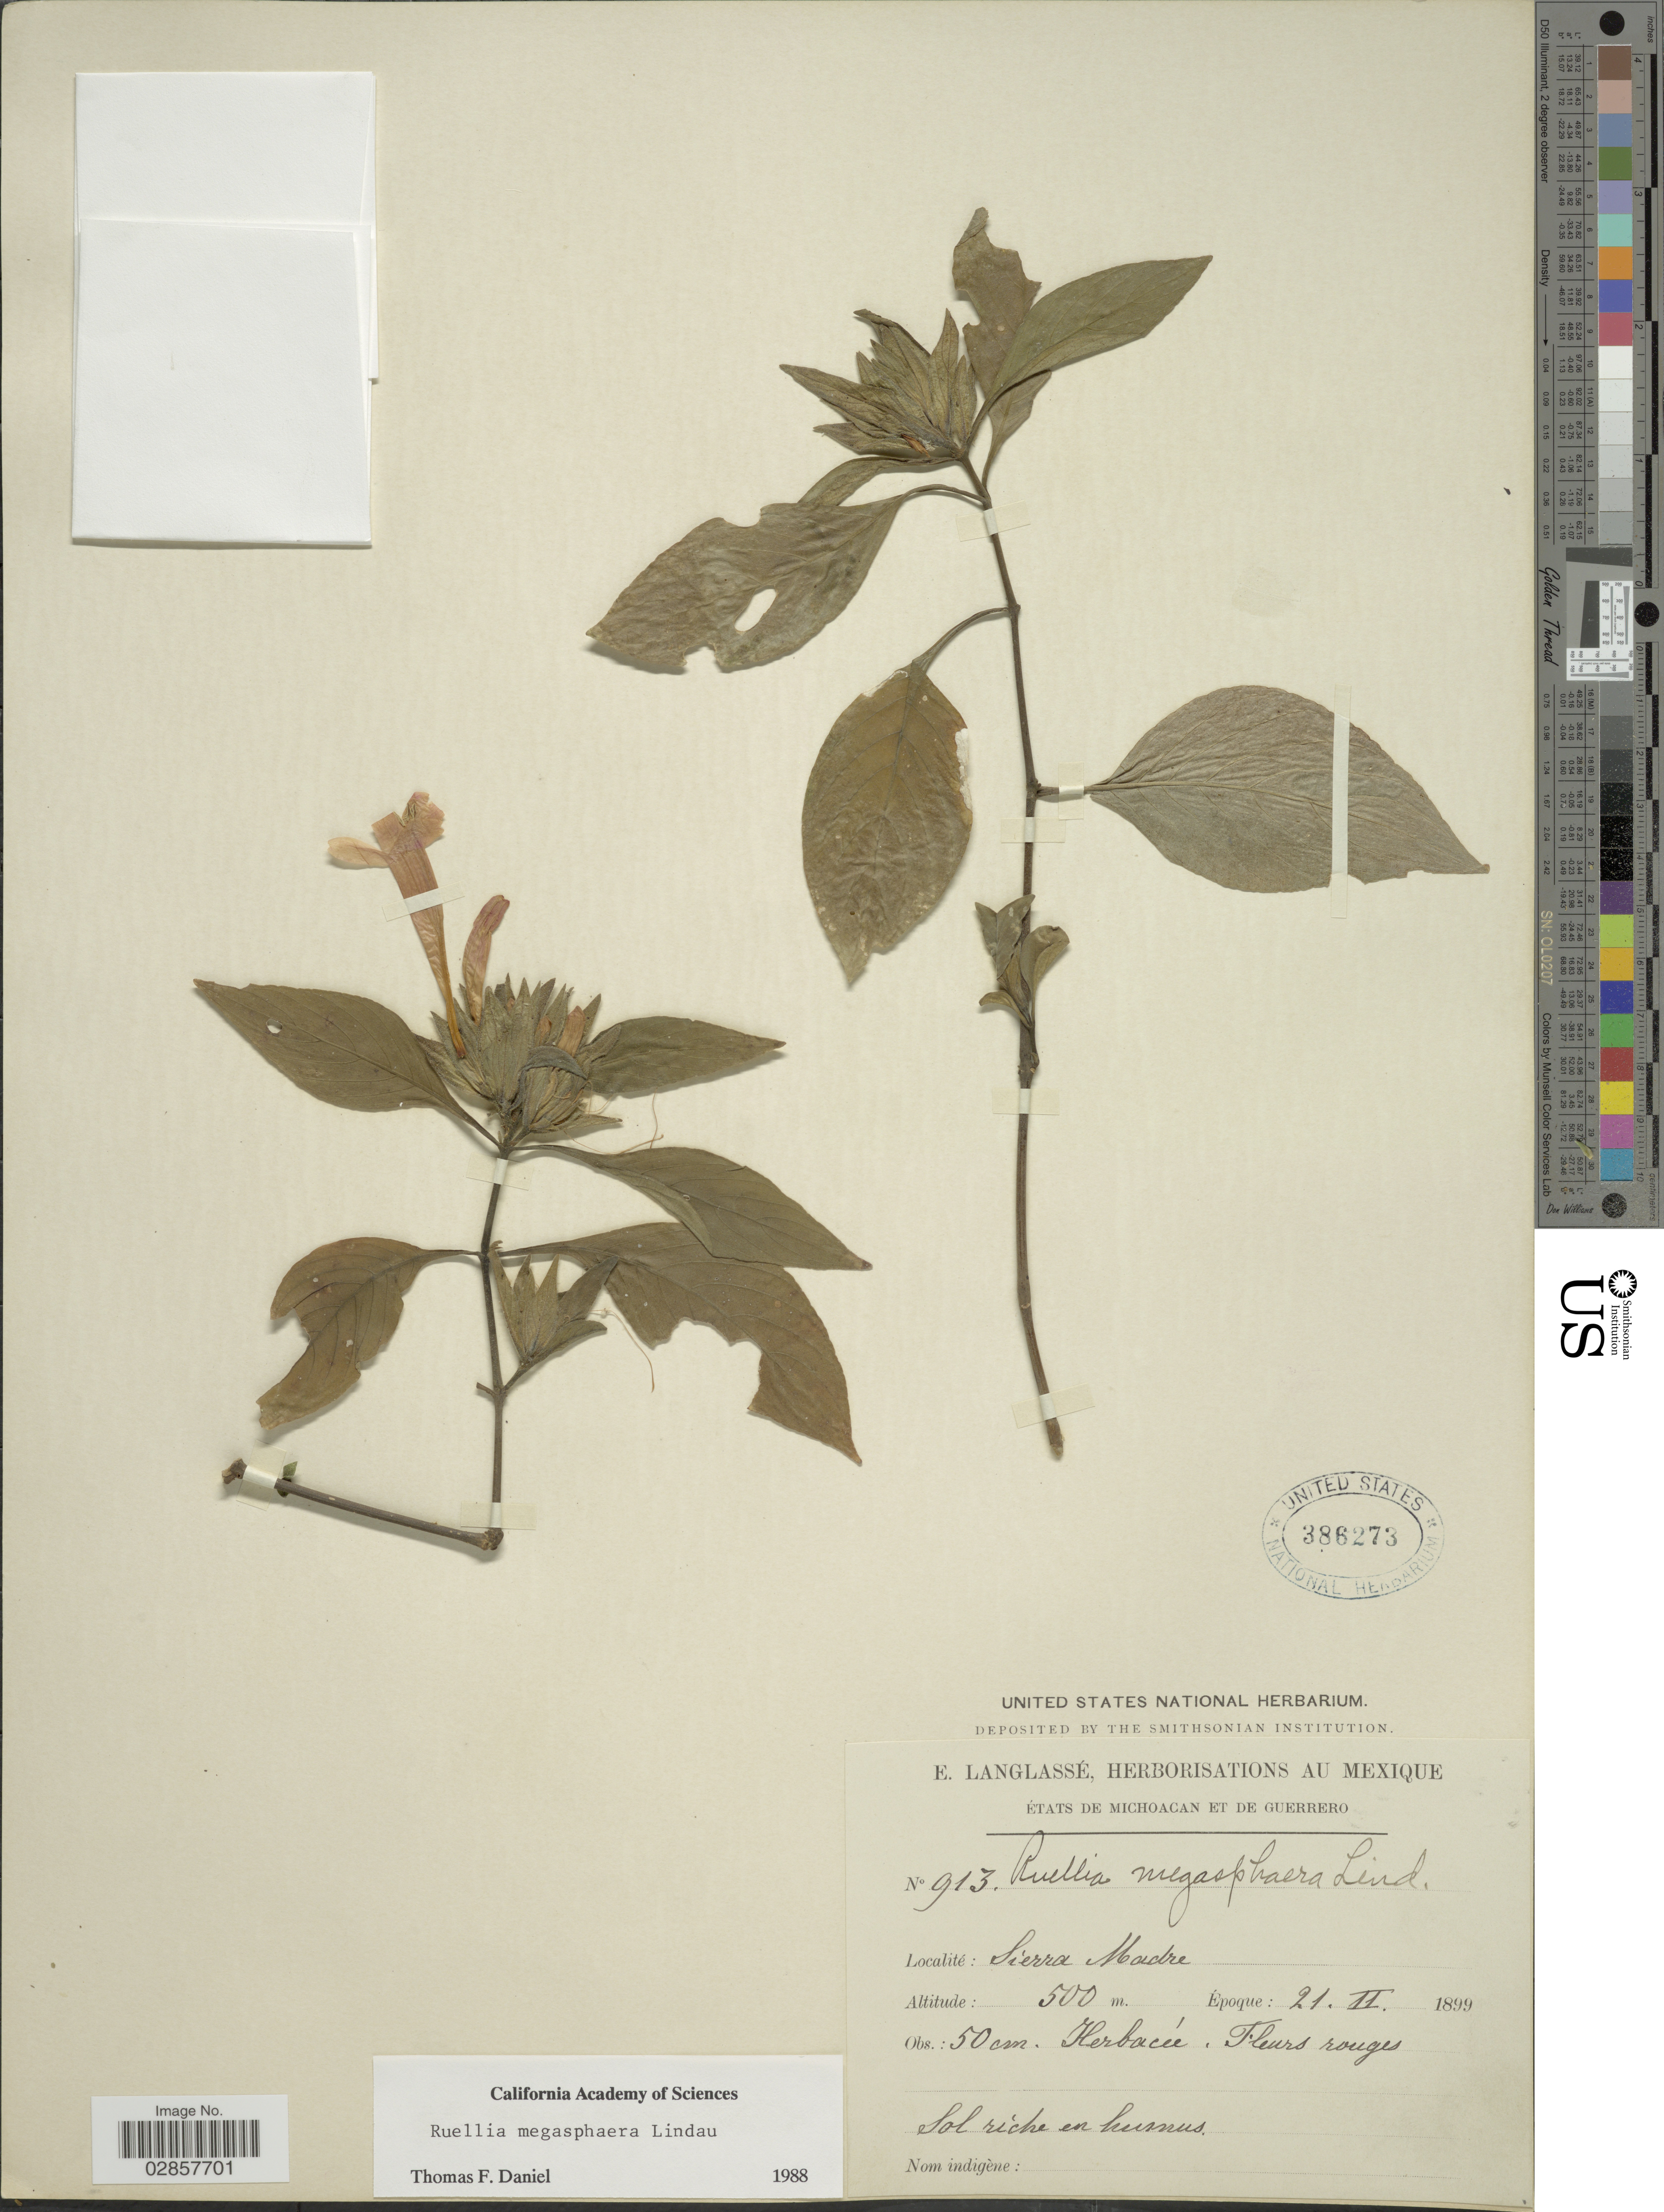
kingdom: Plantae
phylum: Tracheophyta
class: Magnoliopsida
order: Lamiales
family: Acanthaceae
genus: Ruellia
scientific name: Ruellia megasphaera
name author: Lindau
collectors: E. Langlassé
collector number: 913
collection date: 1899-02-21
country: Mexico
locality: États de Michoacan et de Guerrero, Sierra Madre.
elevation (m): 500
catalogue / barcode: US 386273